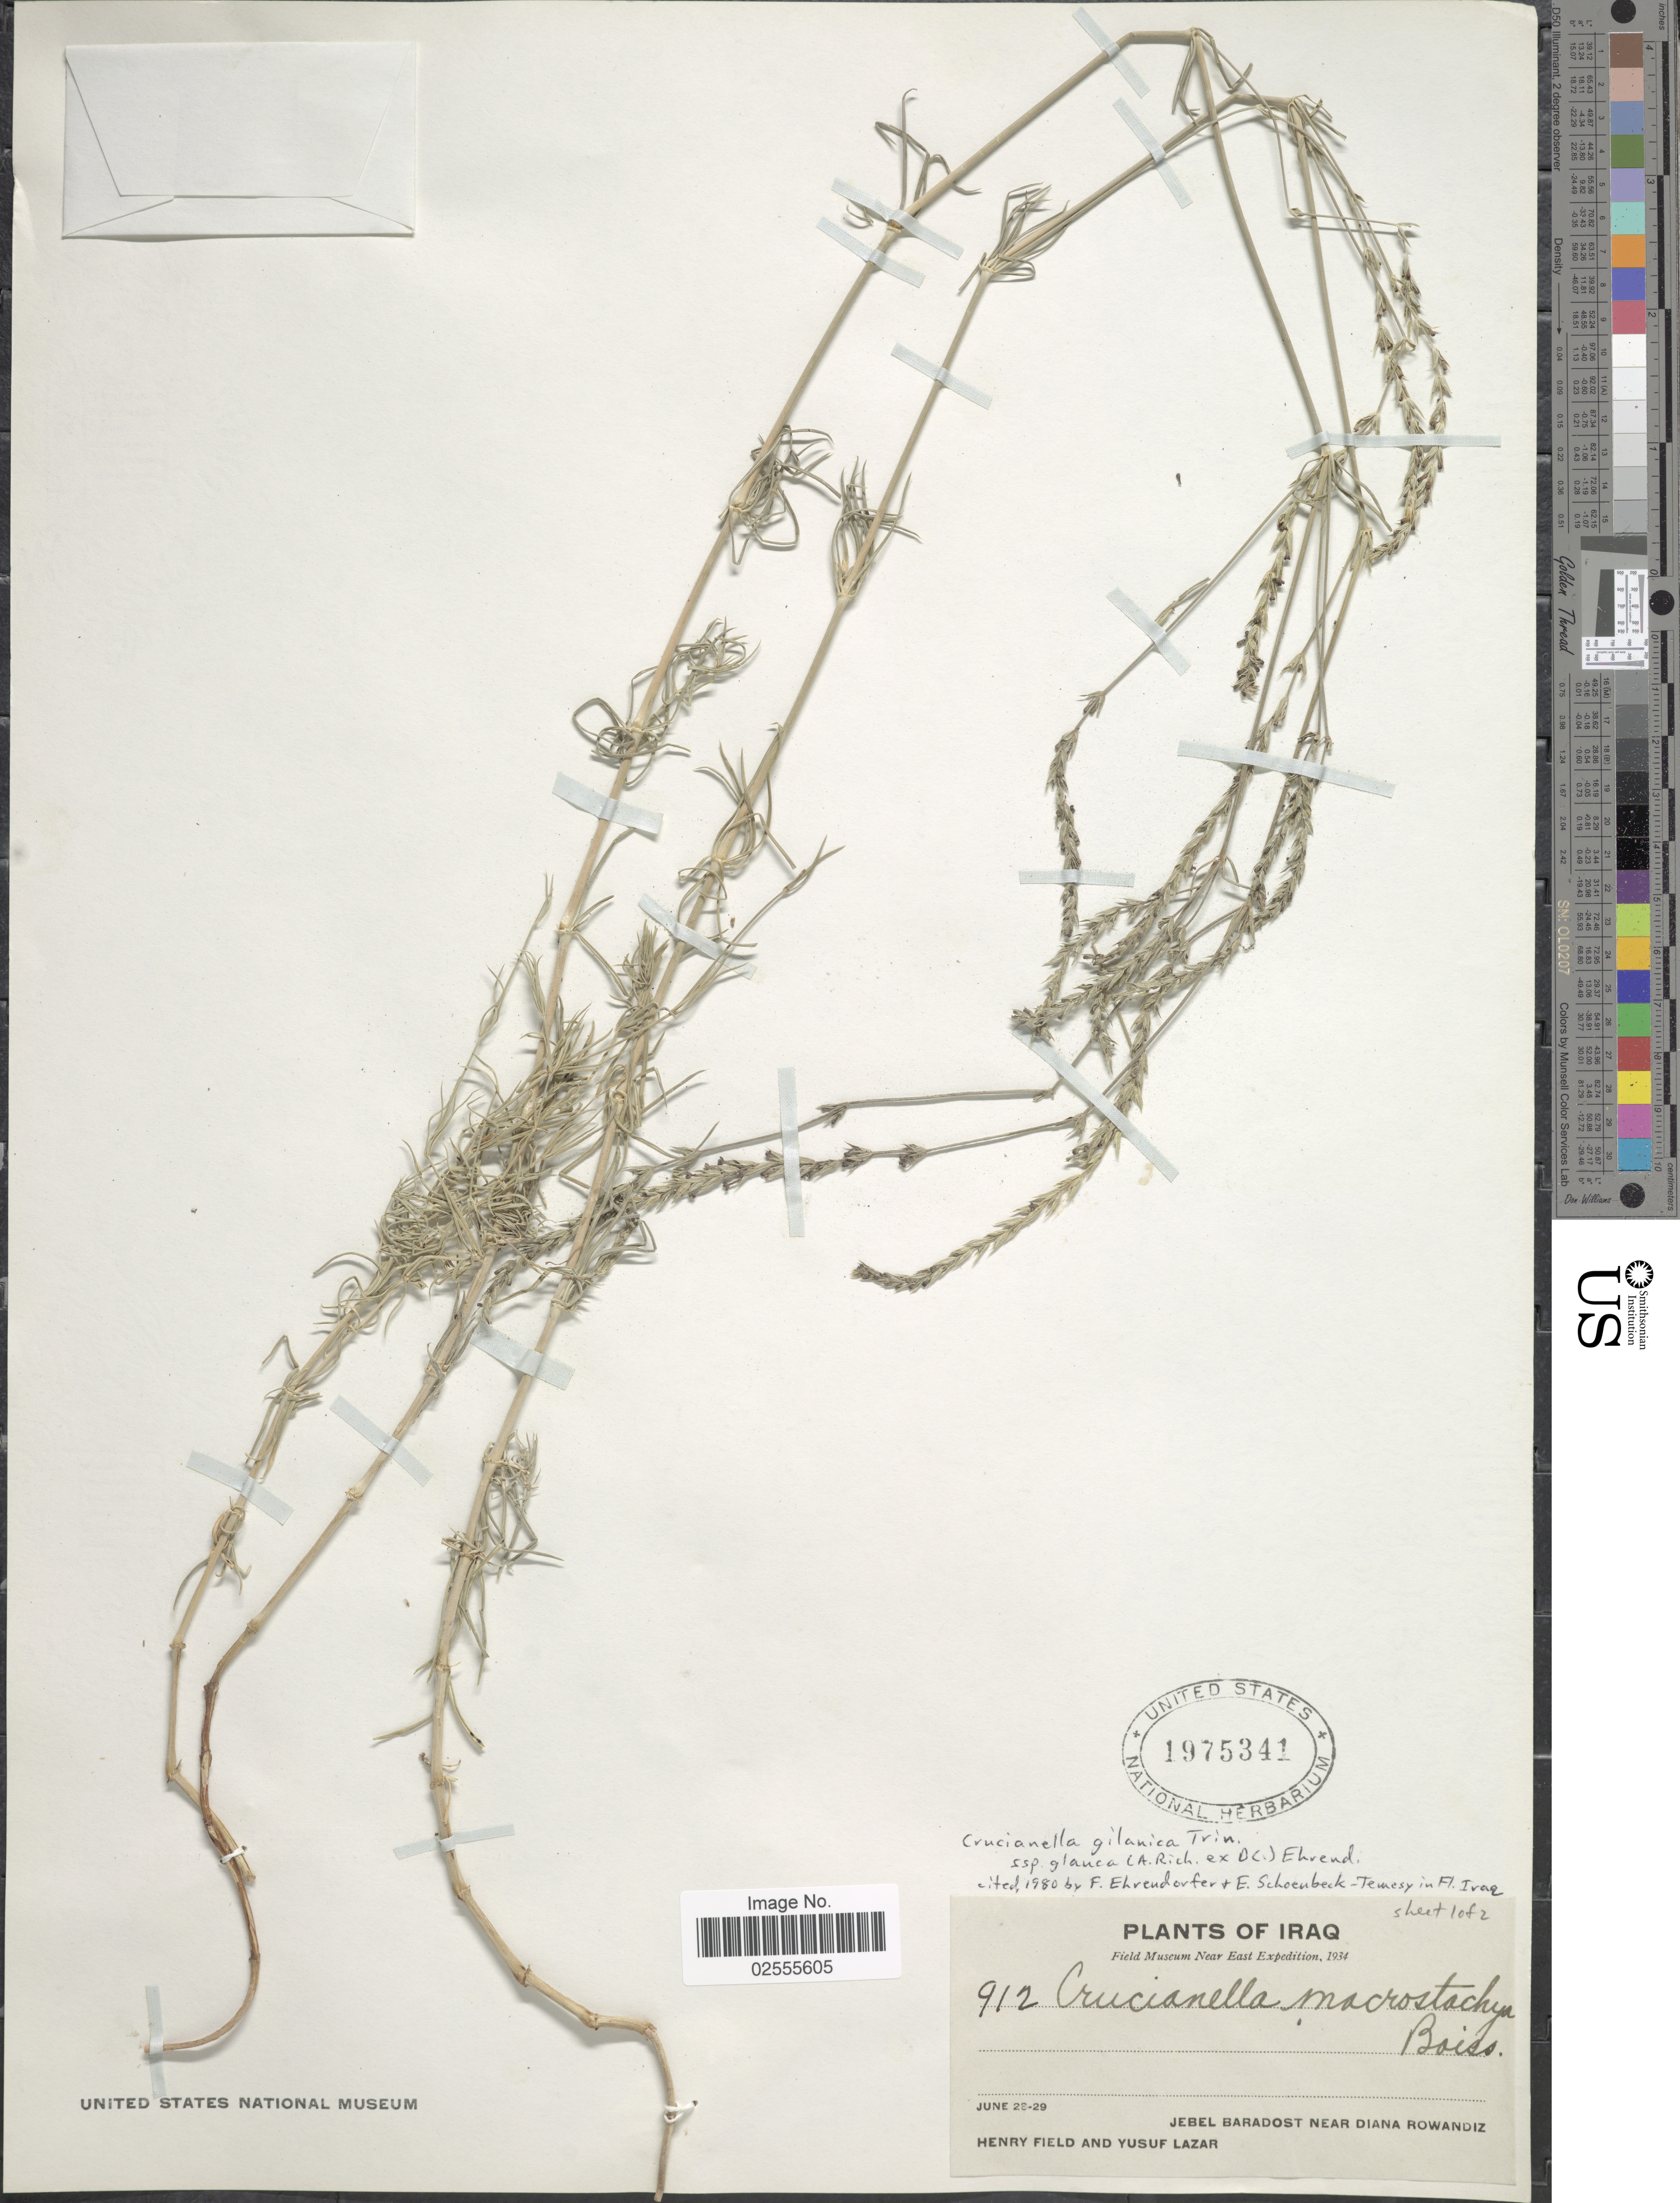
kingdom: Plantae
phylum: Tracheophyta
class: Magnoliopsida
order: Gentianales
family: Rubiaceae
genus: Crucianella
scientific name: Crucianella gilanica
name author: Trin.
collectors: H. Field & Y. Lazar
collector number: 912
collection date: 1934-06-23/1934-06-29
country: Iraq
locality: Jebel Baradost near Diana Rowandiz.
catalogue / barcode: US 1975341